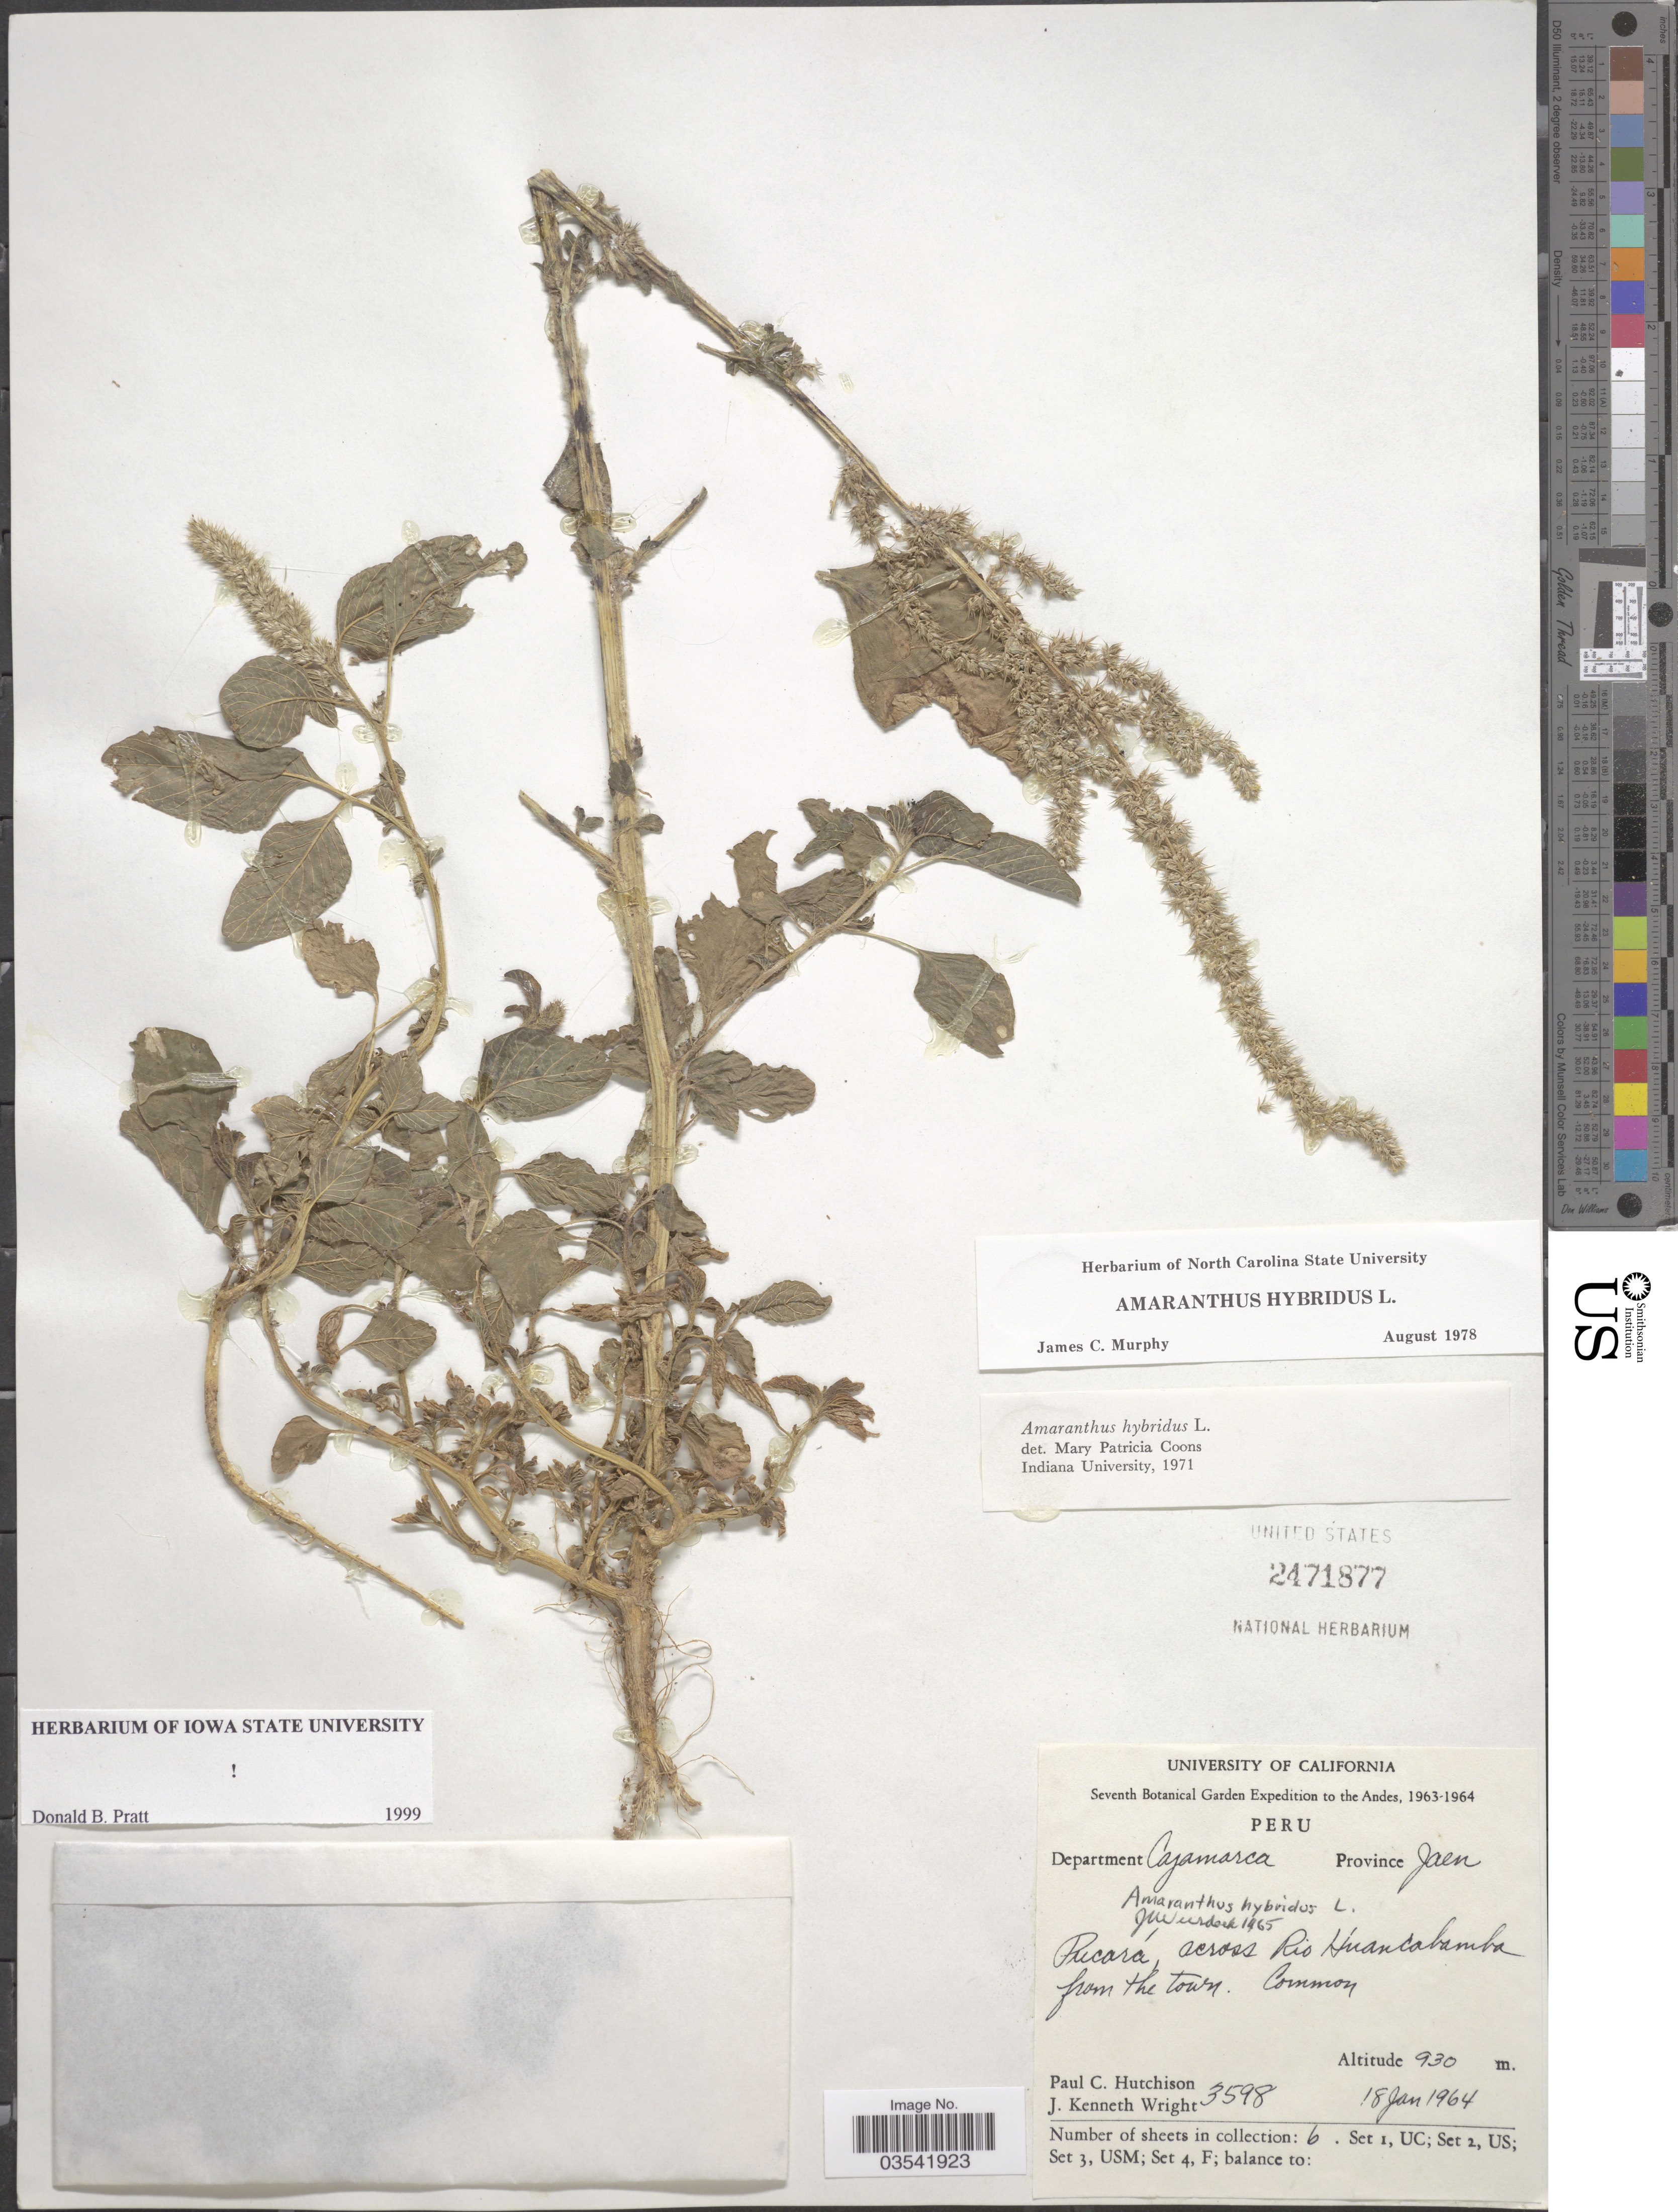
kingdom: Plantae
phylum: Tracheophyta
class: Magnoliopsida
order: Caryophyllales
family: Amaranthaceae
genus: Amaranthus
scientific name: Amaranthus hybridus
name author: L.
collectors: P. C. Hutchison & J. K. Wright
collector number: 3598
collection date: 1964-01-18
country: Peru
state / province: Cajamarca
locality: Andes. Department Cajamarca. Province Jaen. Pucará, across Rio Huancabamba from the town.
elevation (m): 930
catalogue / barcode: US 2471877